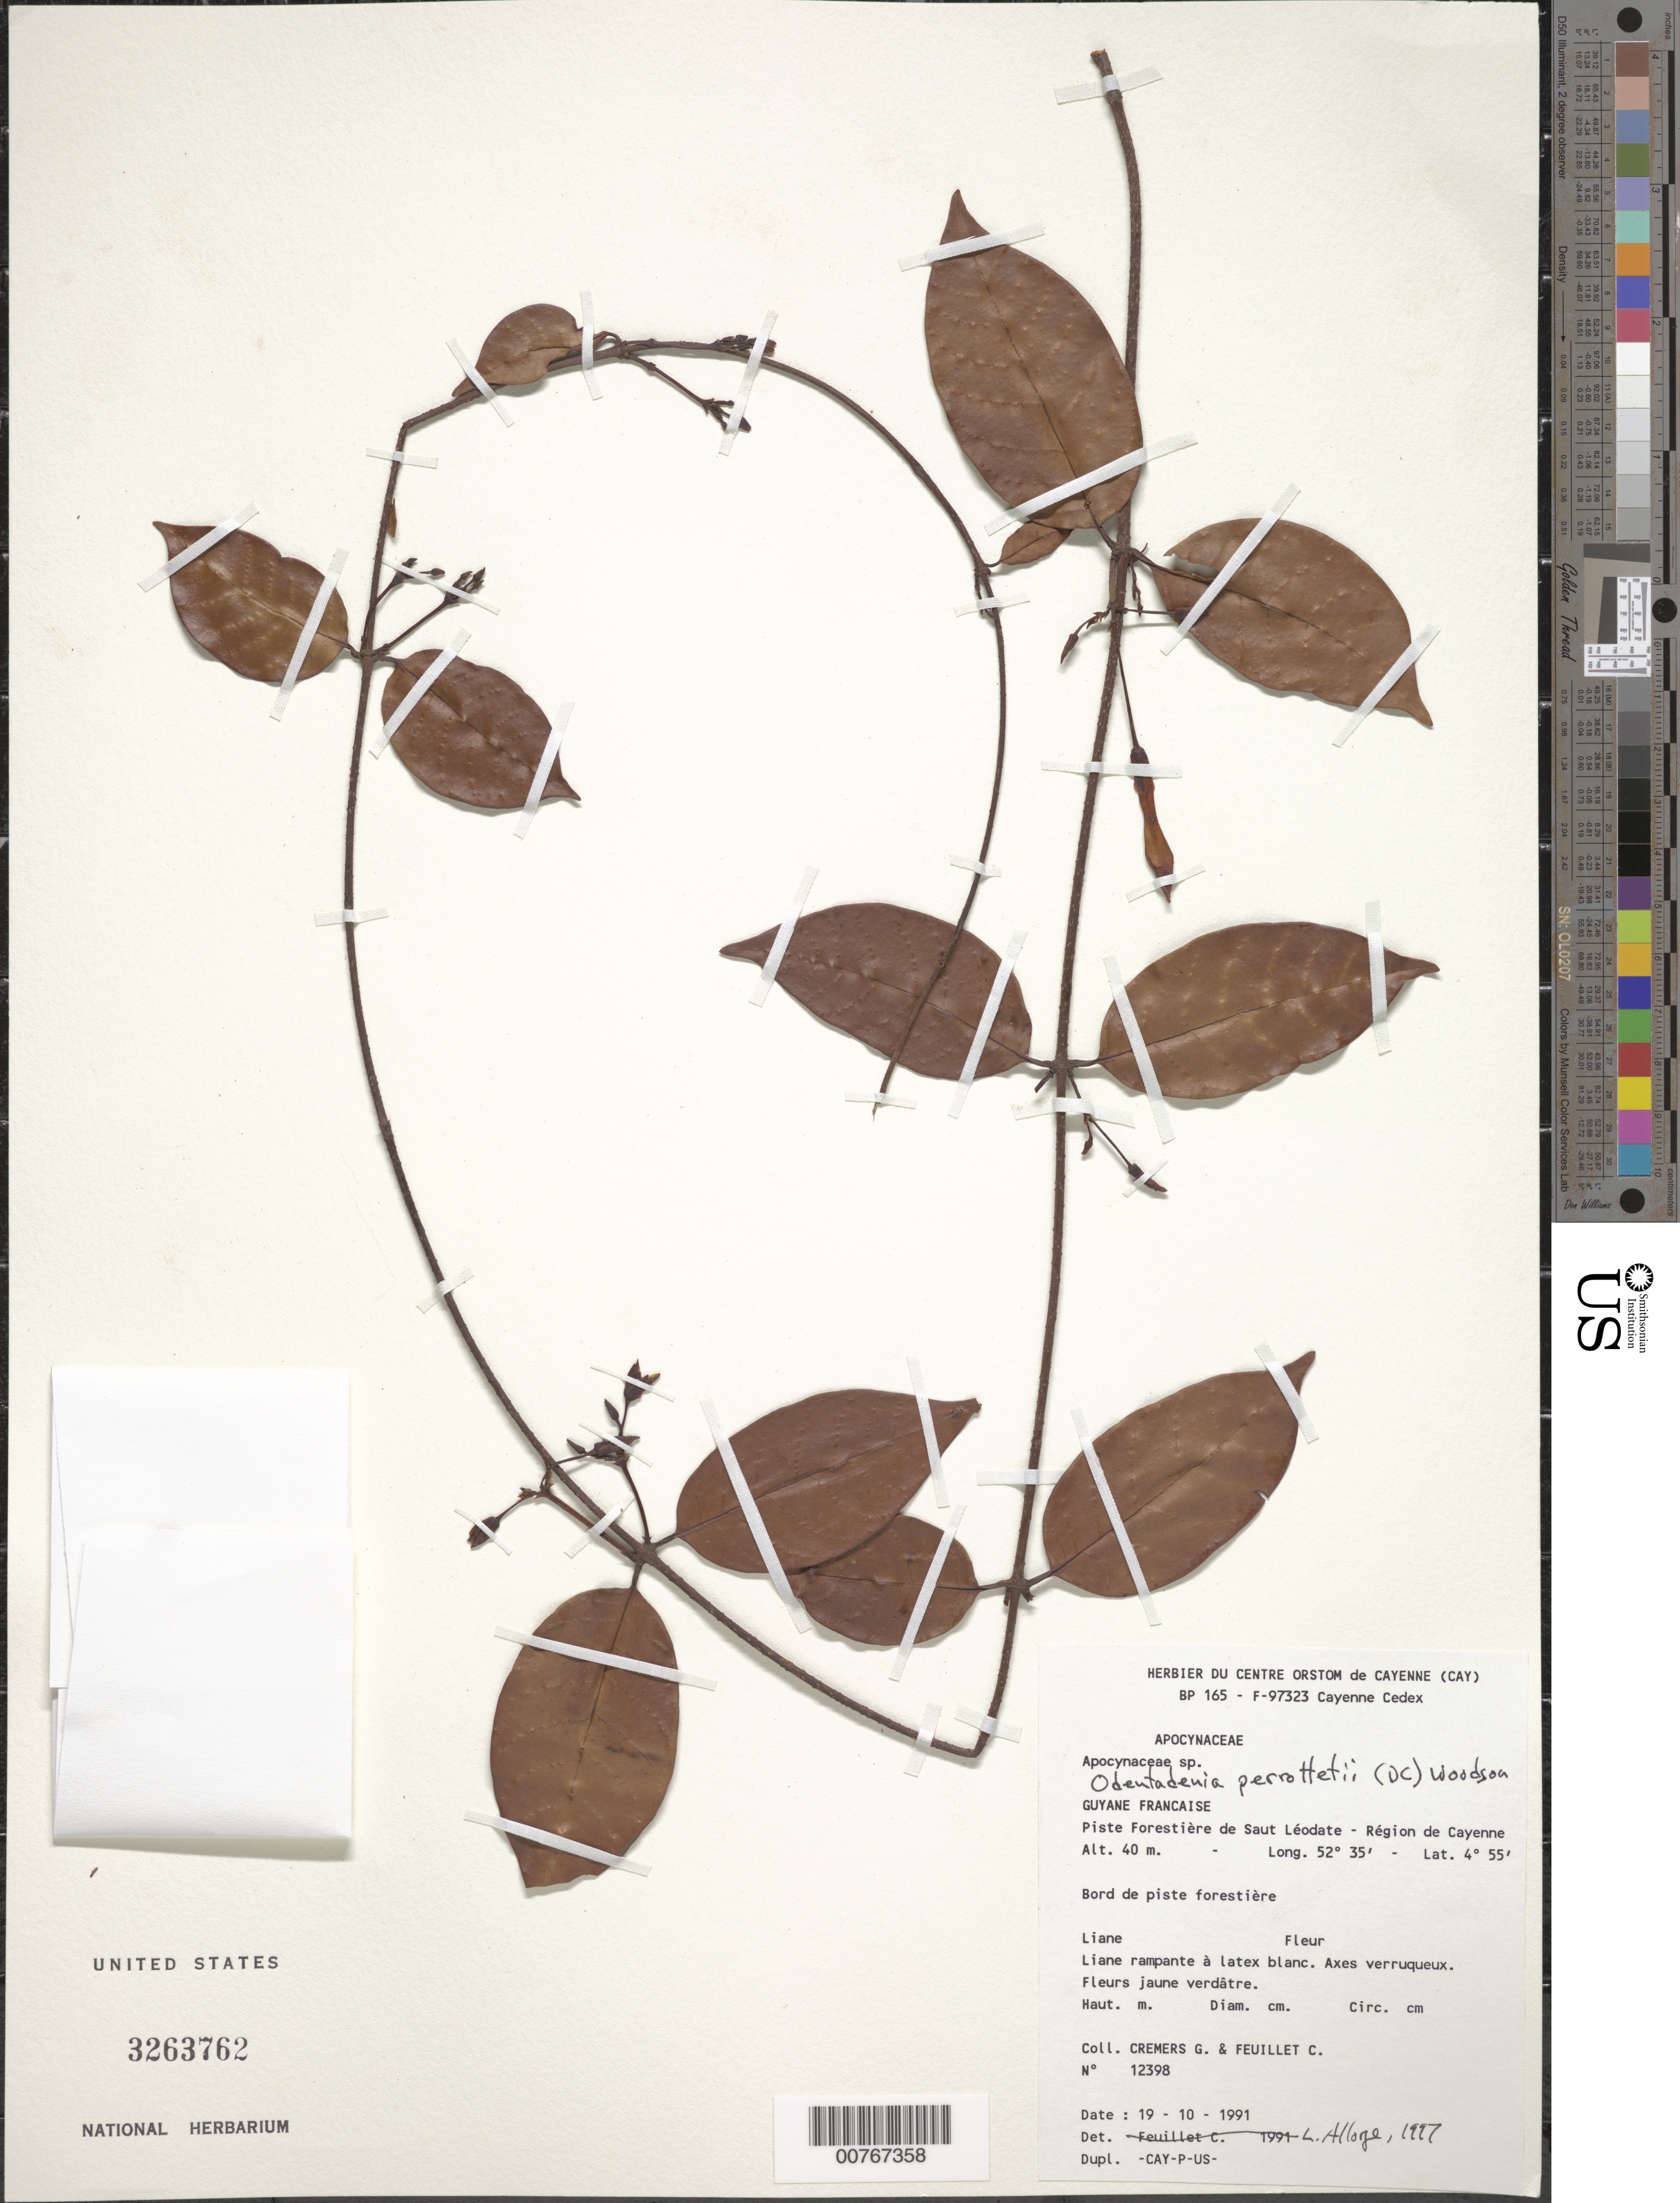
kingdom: Plantae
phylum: Tracheophyta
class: Magnoliopsida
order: Gentianales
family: Apocynaceae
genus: Odontadenia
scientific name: Odontadenia perrottetii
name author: (A. DC.) Woodson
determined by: Allorge, L.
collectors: G. Cremers & C. Feuillet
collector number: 12398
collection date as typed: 19-Oct-91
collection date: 1991-10-19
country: French Guiana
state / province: Cayenne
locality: Cayenne, vic., piste forestière de Saut Léodate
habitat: Forest trail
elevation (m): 40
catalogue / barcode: US 3263762